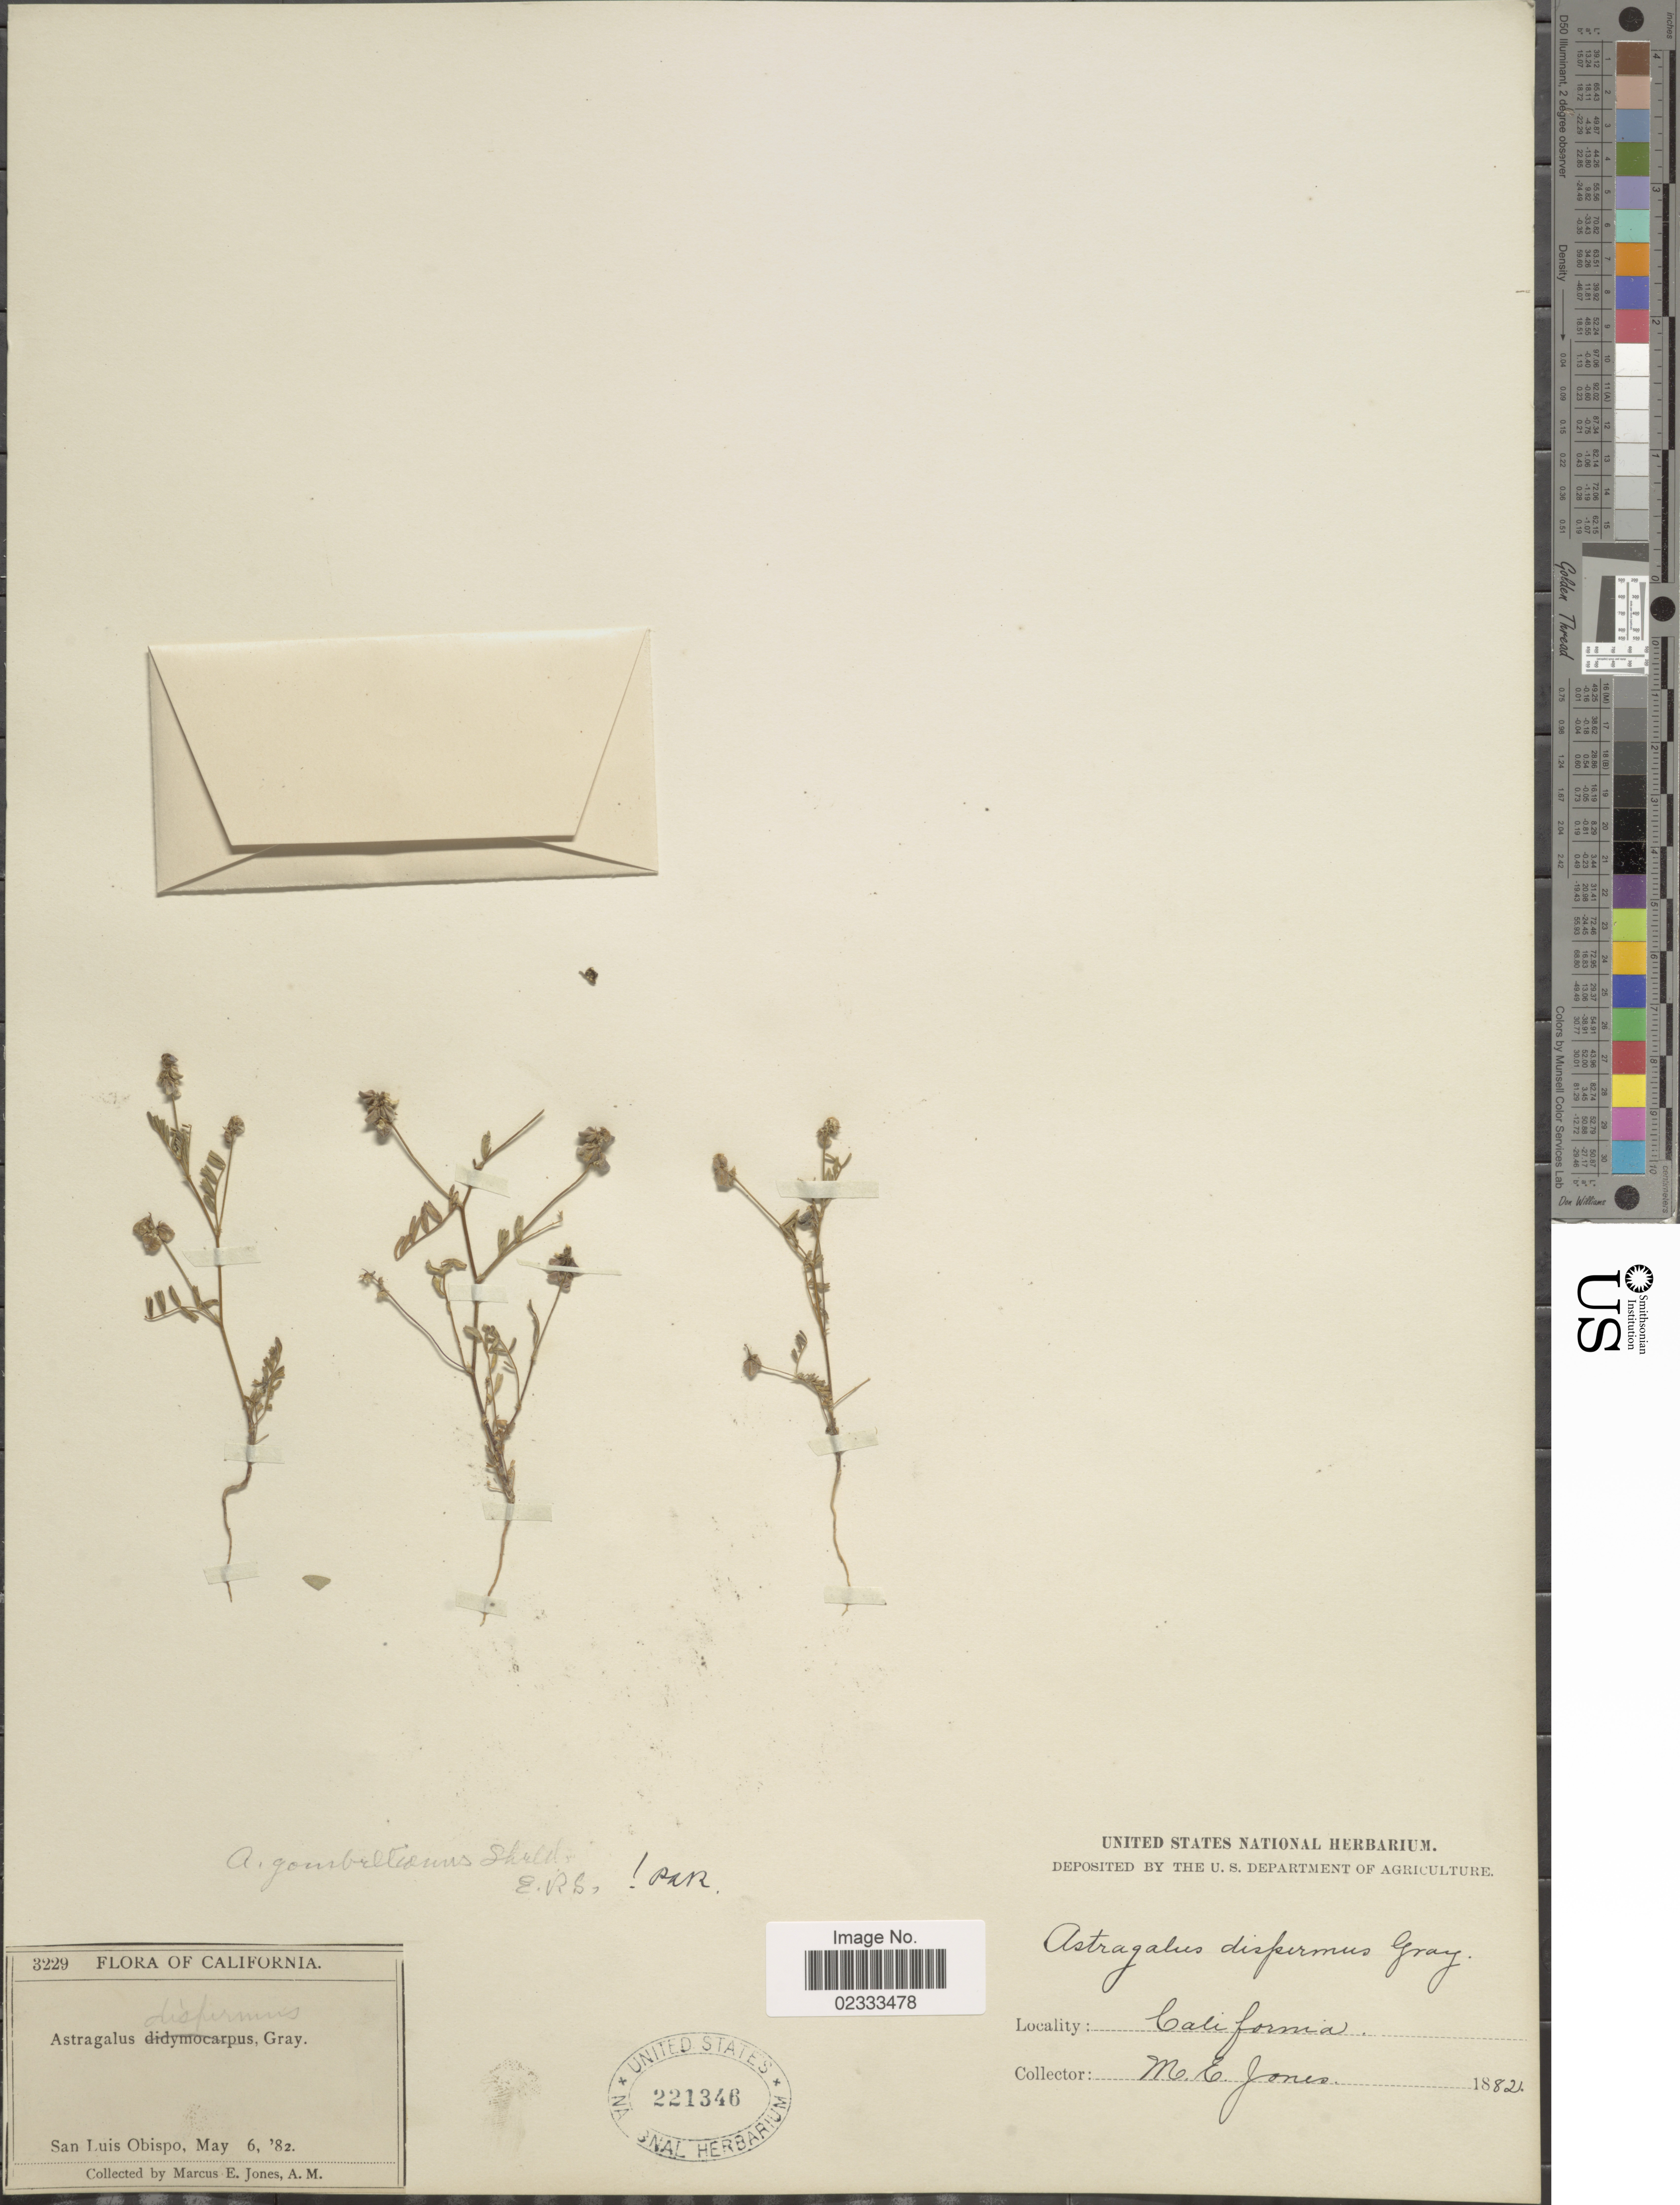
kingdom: Plantae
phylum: Tracheophyta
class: Magnoliopsida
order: Fabales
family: Fabaceae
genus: Astragalus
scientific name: Astragalus nigrescens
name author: Pall.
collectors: M. E. Jones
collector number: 3229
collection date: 1882-05-06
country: United States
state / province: California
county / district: San Luis Obispo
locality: San Luis Obispo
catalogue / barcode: US 221346